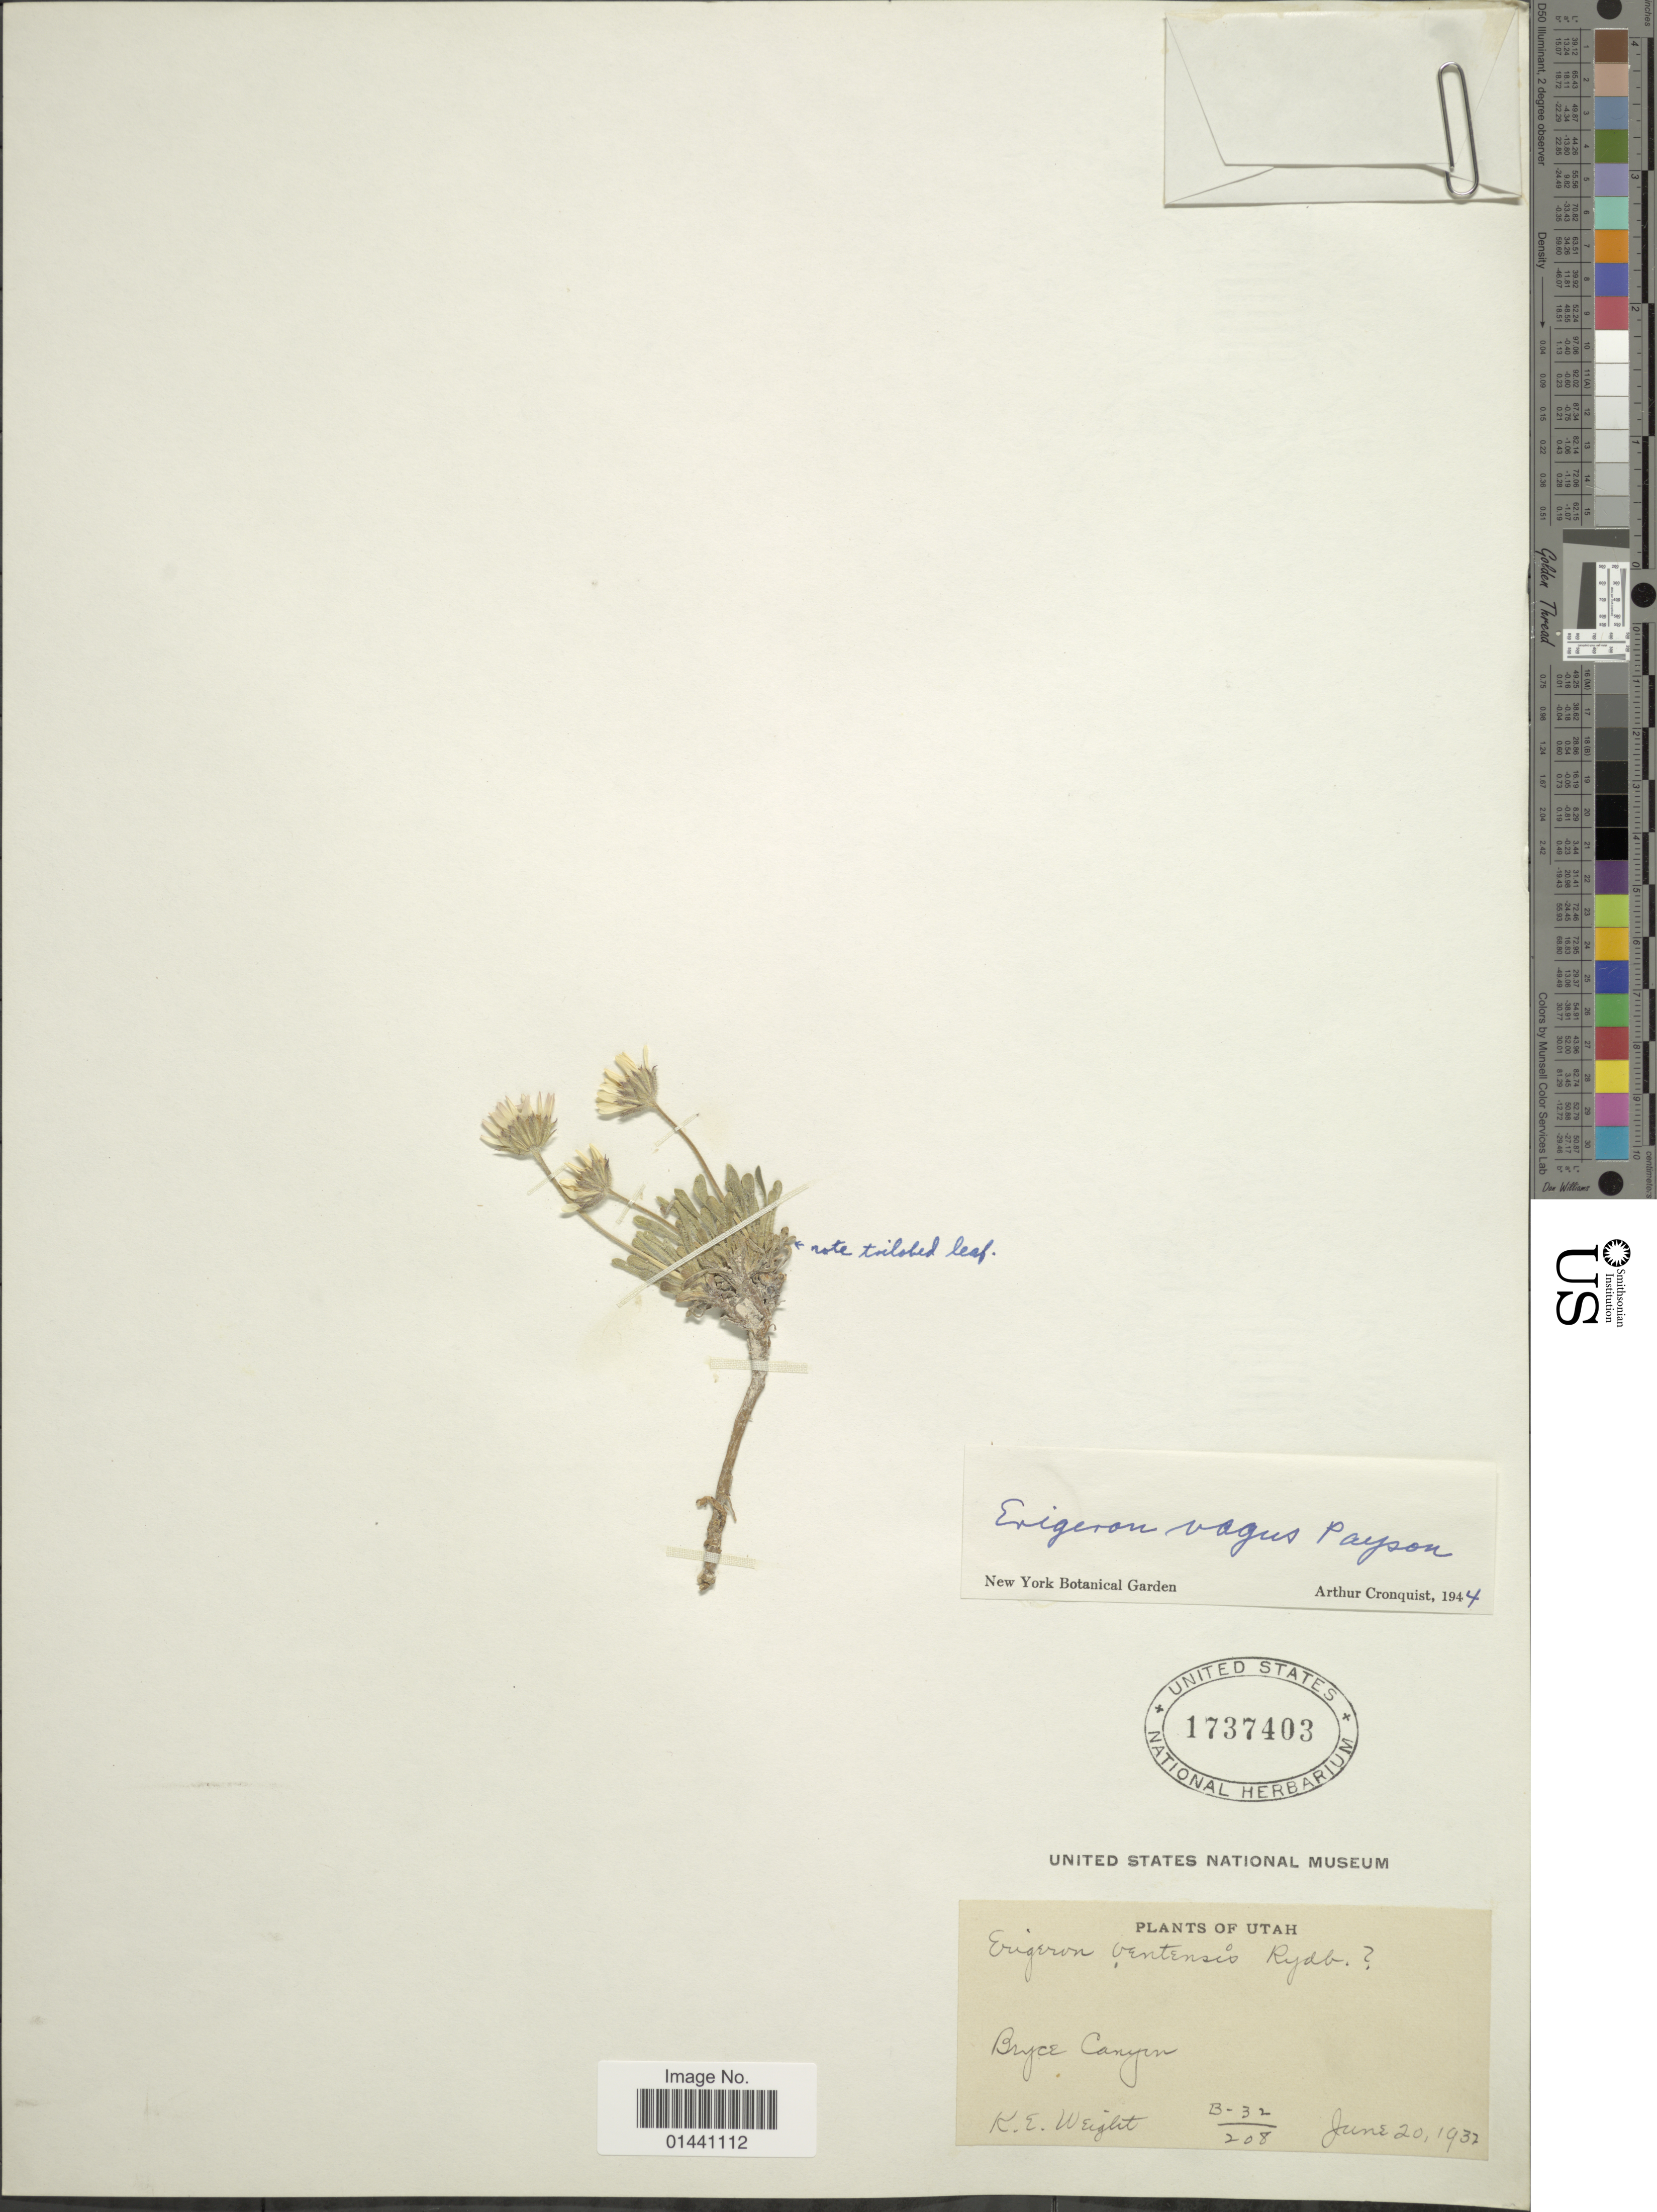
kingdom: Plantae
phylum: Tracheophyta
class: Magnoliopsida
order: Asterales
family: Asteraceae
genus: Erigeron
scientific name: Erigeron vagus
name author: Payson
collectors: K. Weight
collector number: B-32/208*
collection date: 1932-06-20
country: United States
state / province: Utah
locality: Bryce Canyon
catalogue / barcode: US 1737403